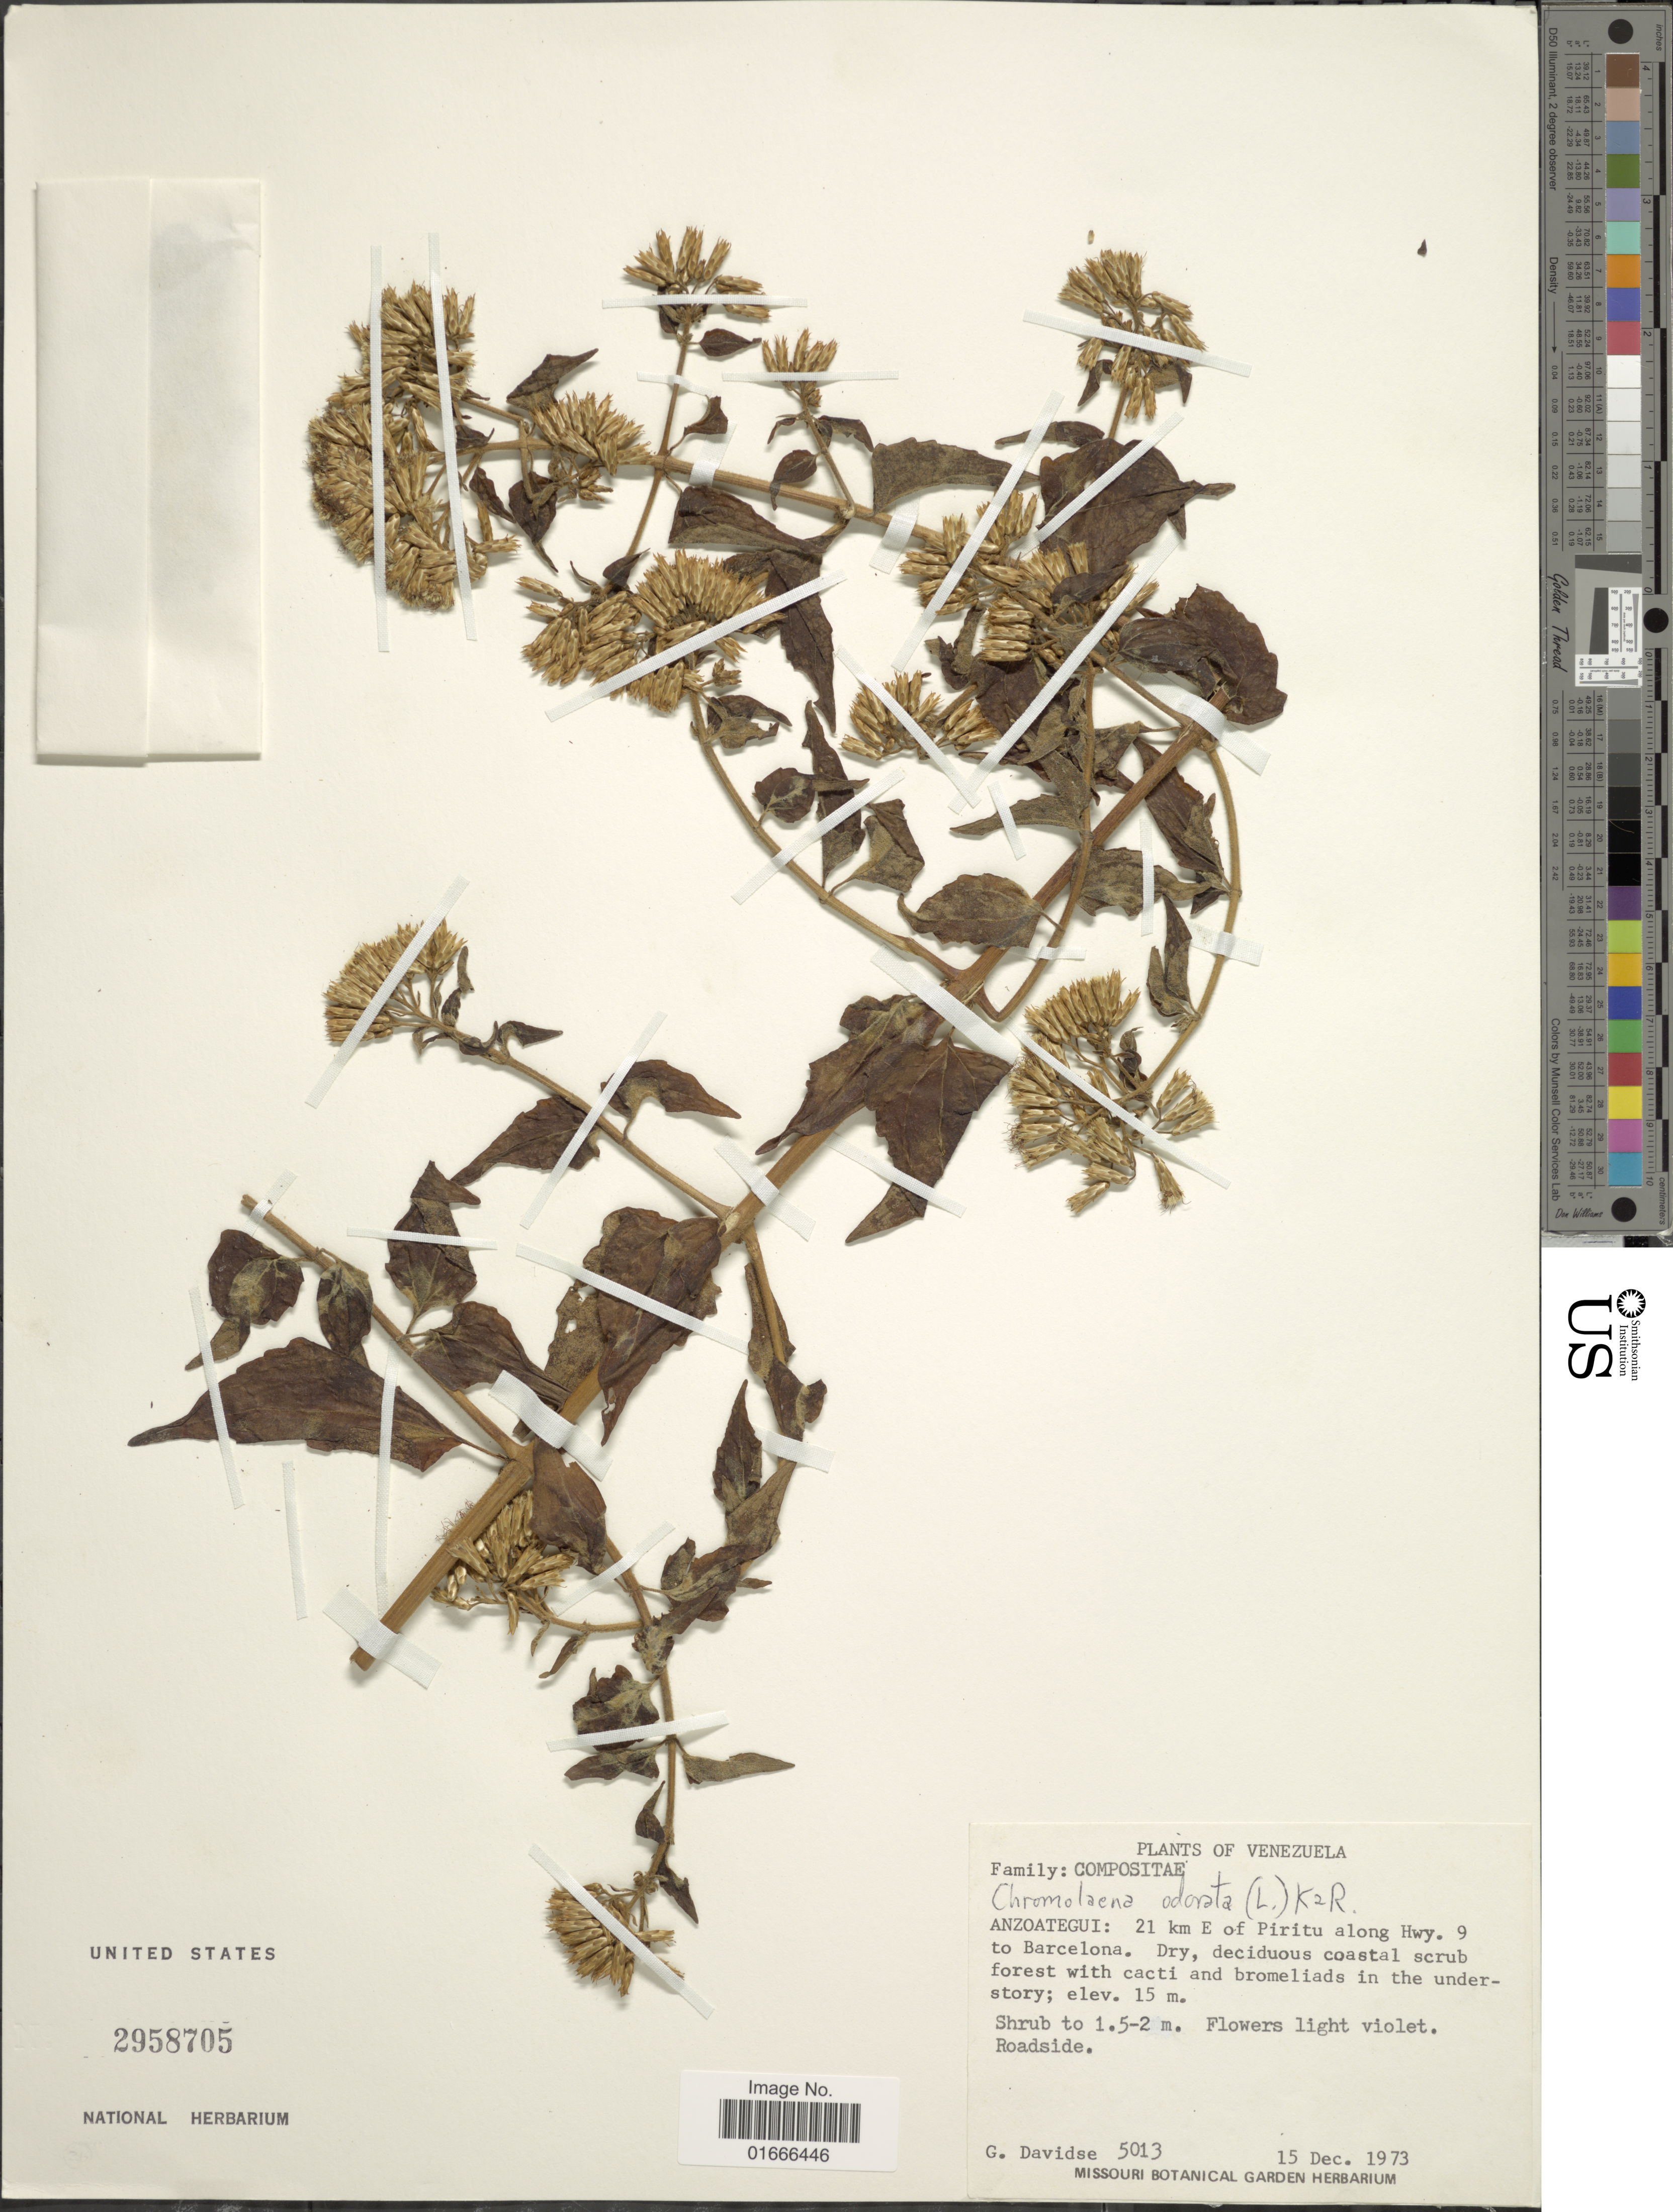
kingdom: Plantae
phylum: Tracheophyta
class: Magnoliopsida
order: Asterales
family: Asteraceae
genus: Chromolaena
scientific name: Chromolaena odorata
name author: (L.) R.M. King & H. Rob.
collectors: G. Davidse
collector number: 5013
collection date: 1973-12-15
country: Venezuela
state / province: Anzoategui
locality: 21 km E of Piritu along Hwy 9 to Barcelona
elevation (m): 15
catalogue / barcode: US 2958705